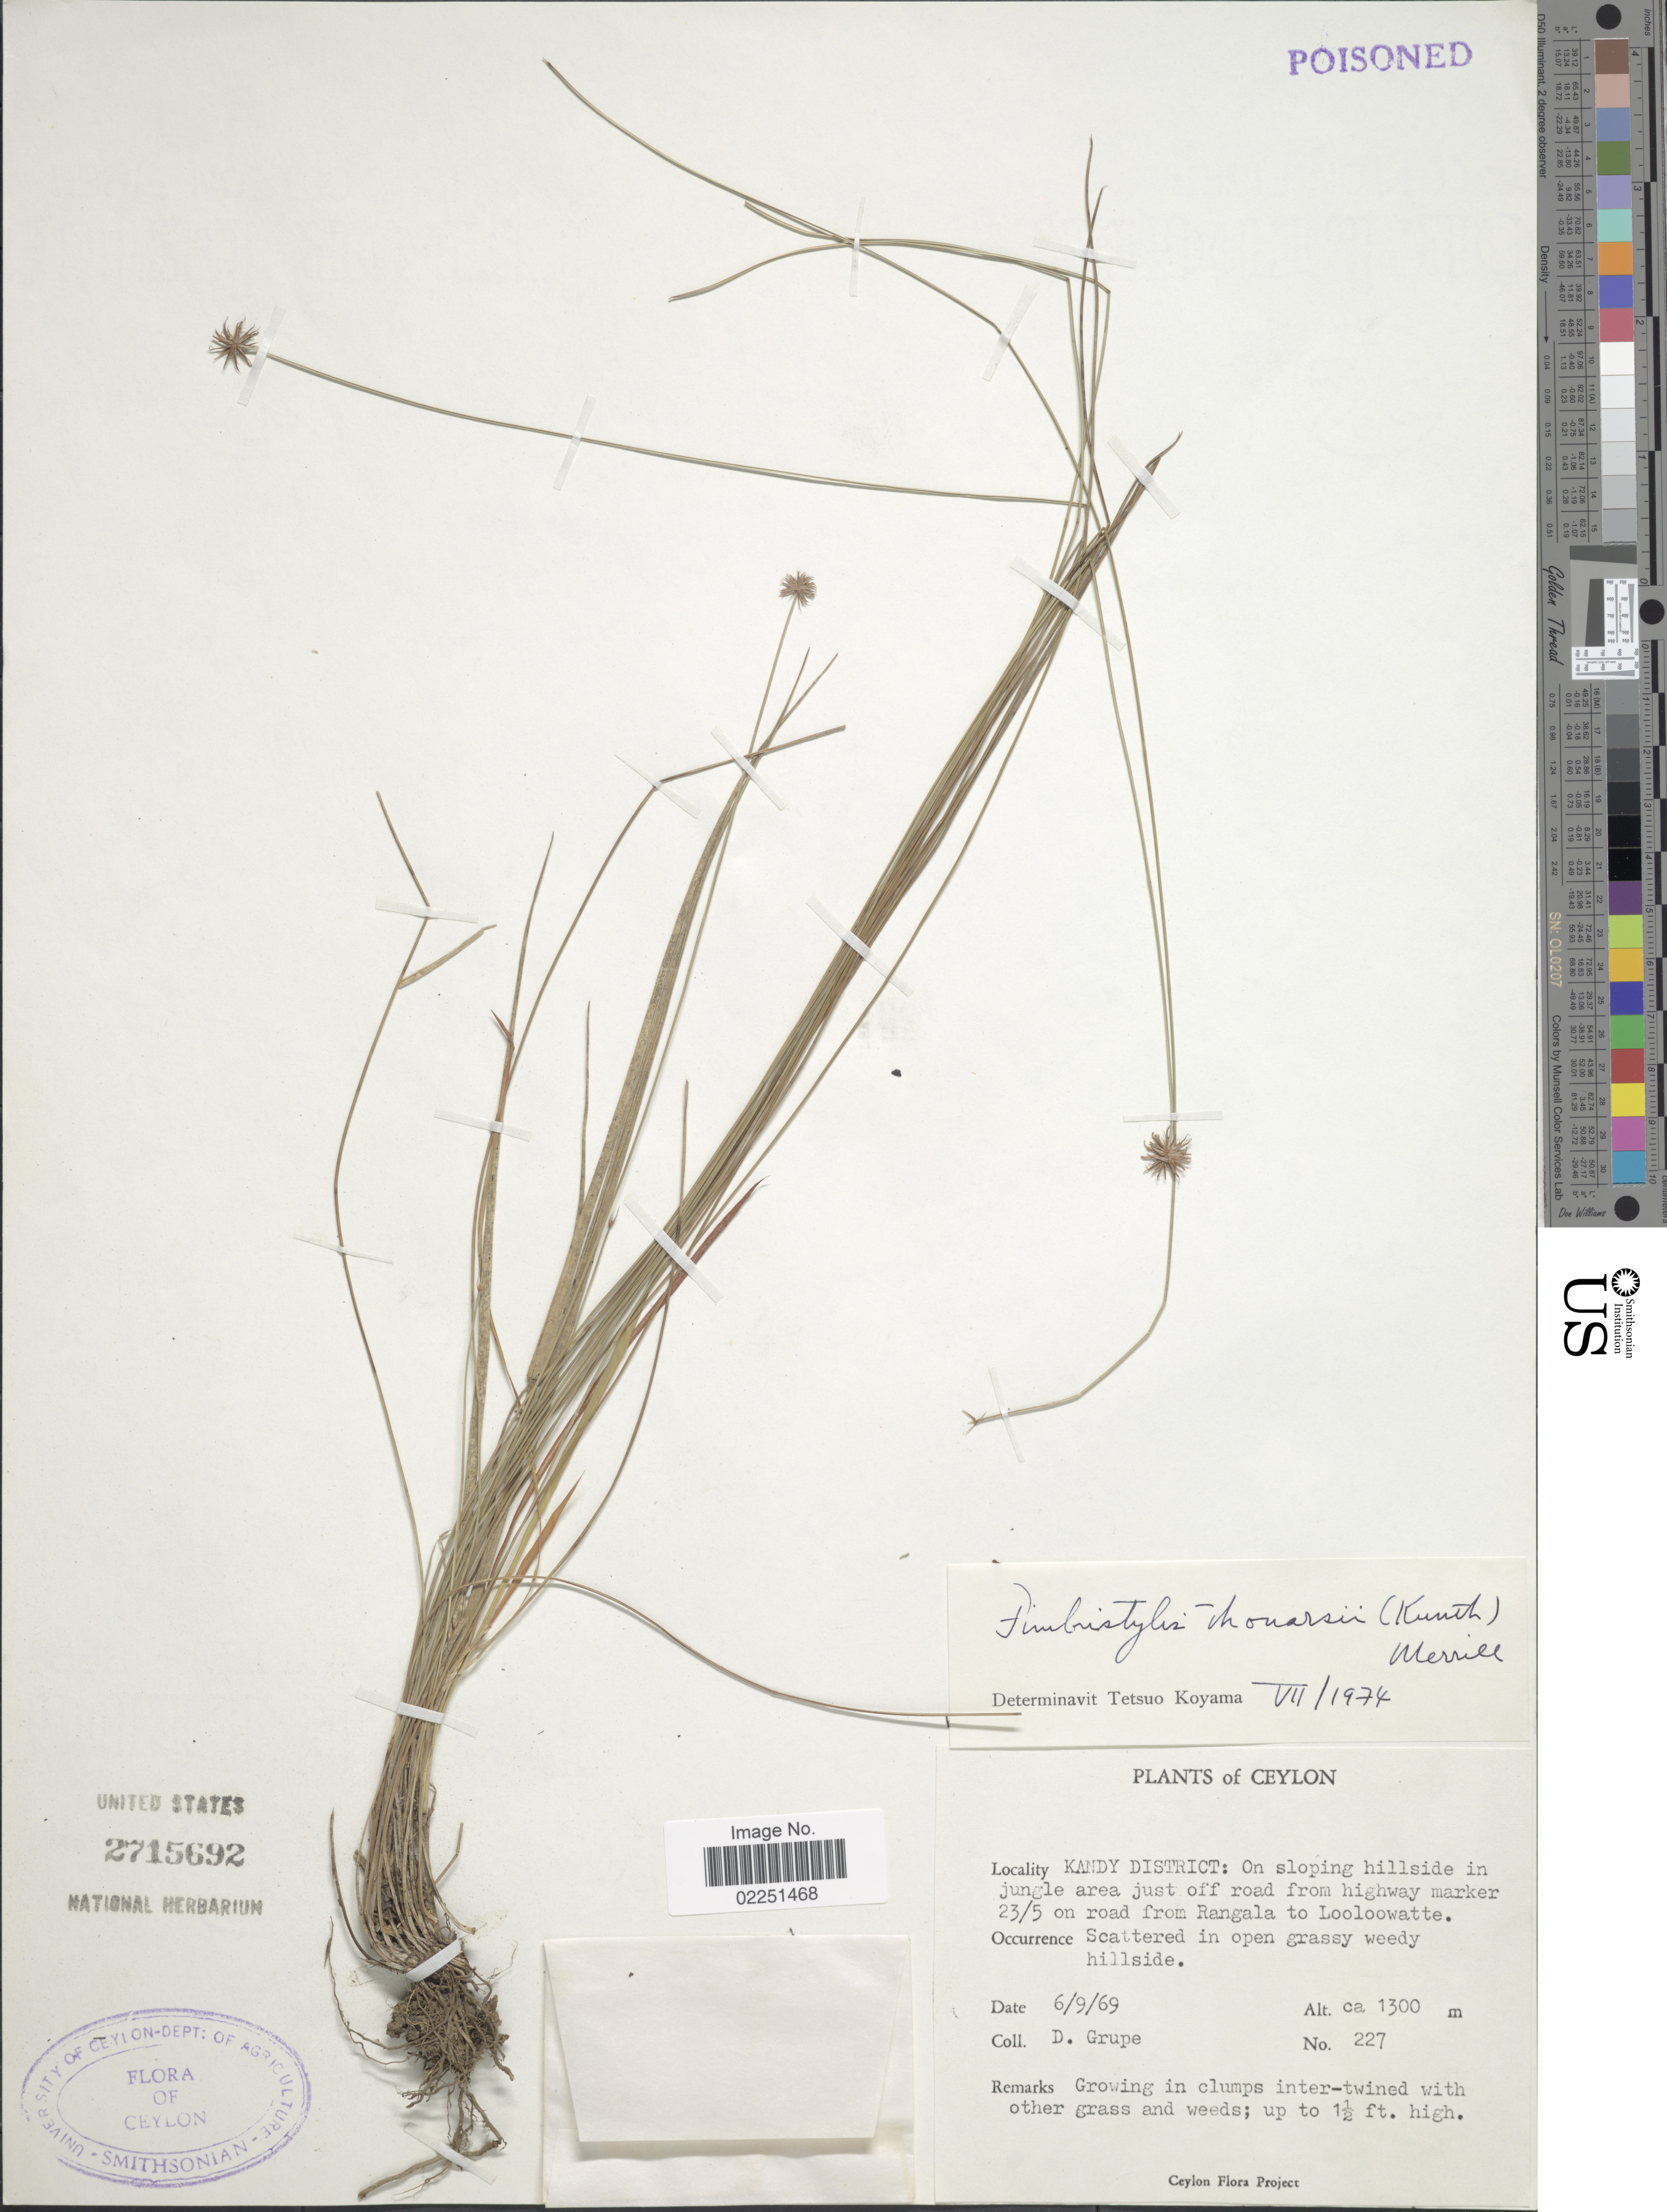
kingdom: Plantae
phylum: Tracheophyta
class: Liliopsida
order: Poales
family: Cyperaceae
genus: Actinoschoenus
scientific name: Actinoschoenus aphyllus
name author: (Vahl) Larridon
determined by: Strong, Mark T., (BOT), Smithsonian Institution - National Museum of Natural History (UNITED STATES)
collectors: D. Grupe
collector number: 227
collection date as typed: Transcribed d/m/y: 6/9/69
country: Sri Lanka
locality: Ceylon. Kandy District: On sloping hillside in jungle area just off road from highway marker 23/5 on road from Rangala to Looloowatte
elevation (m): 1300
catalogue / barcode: US 2715692